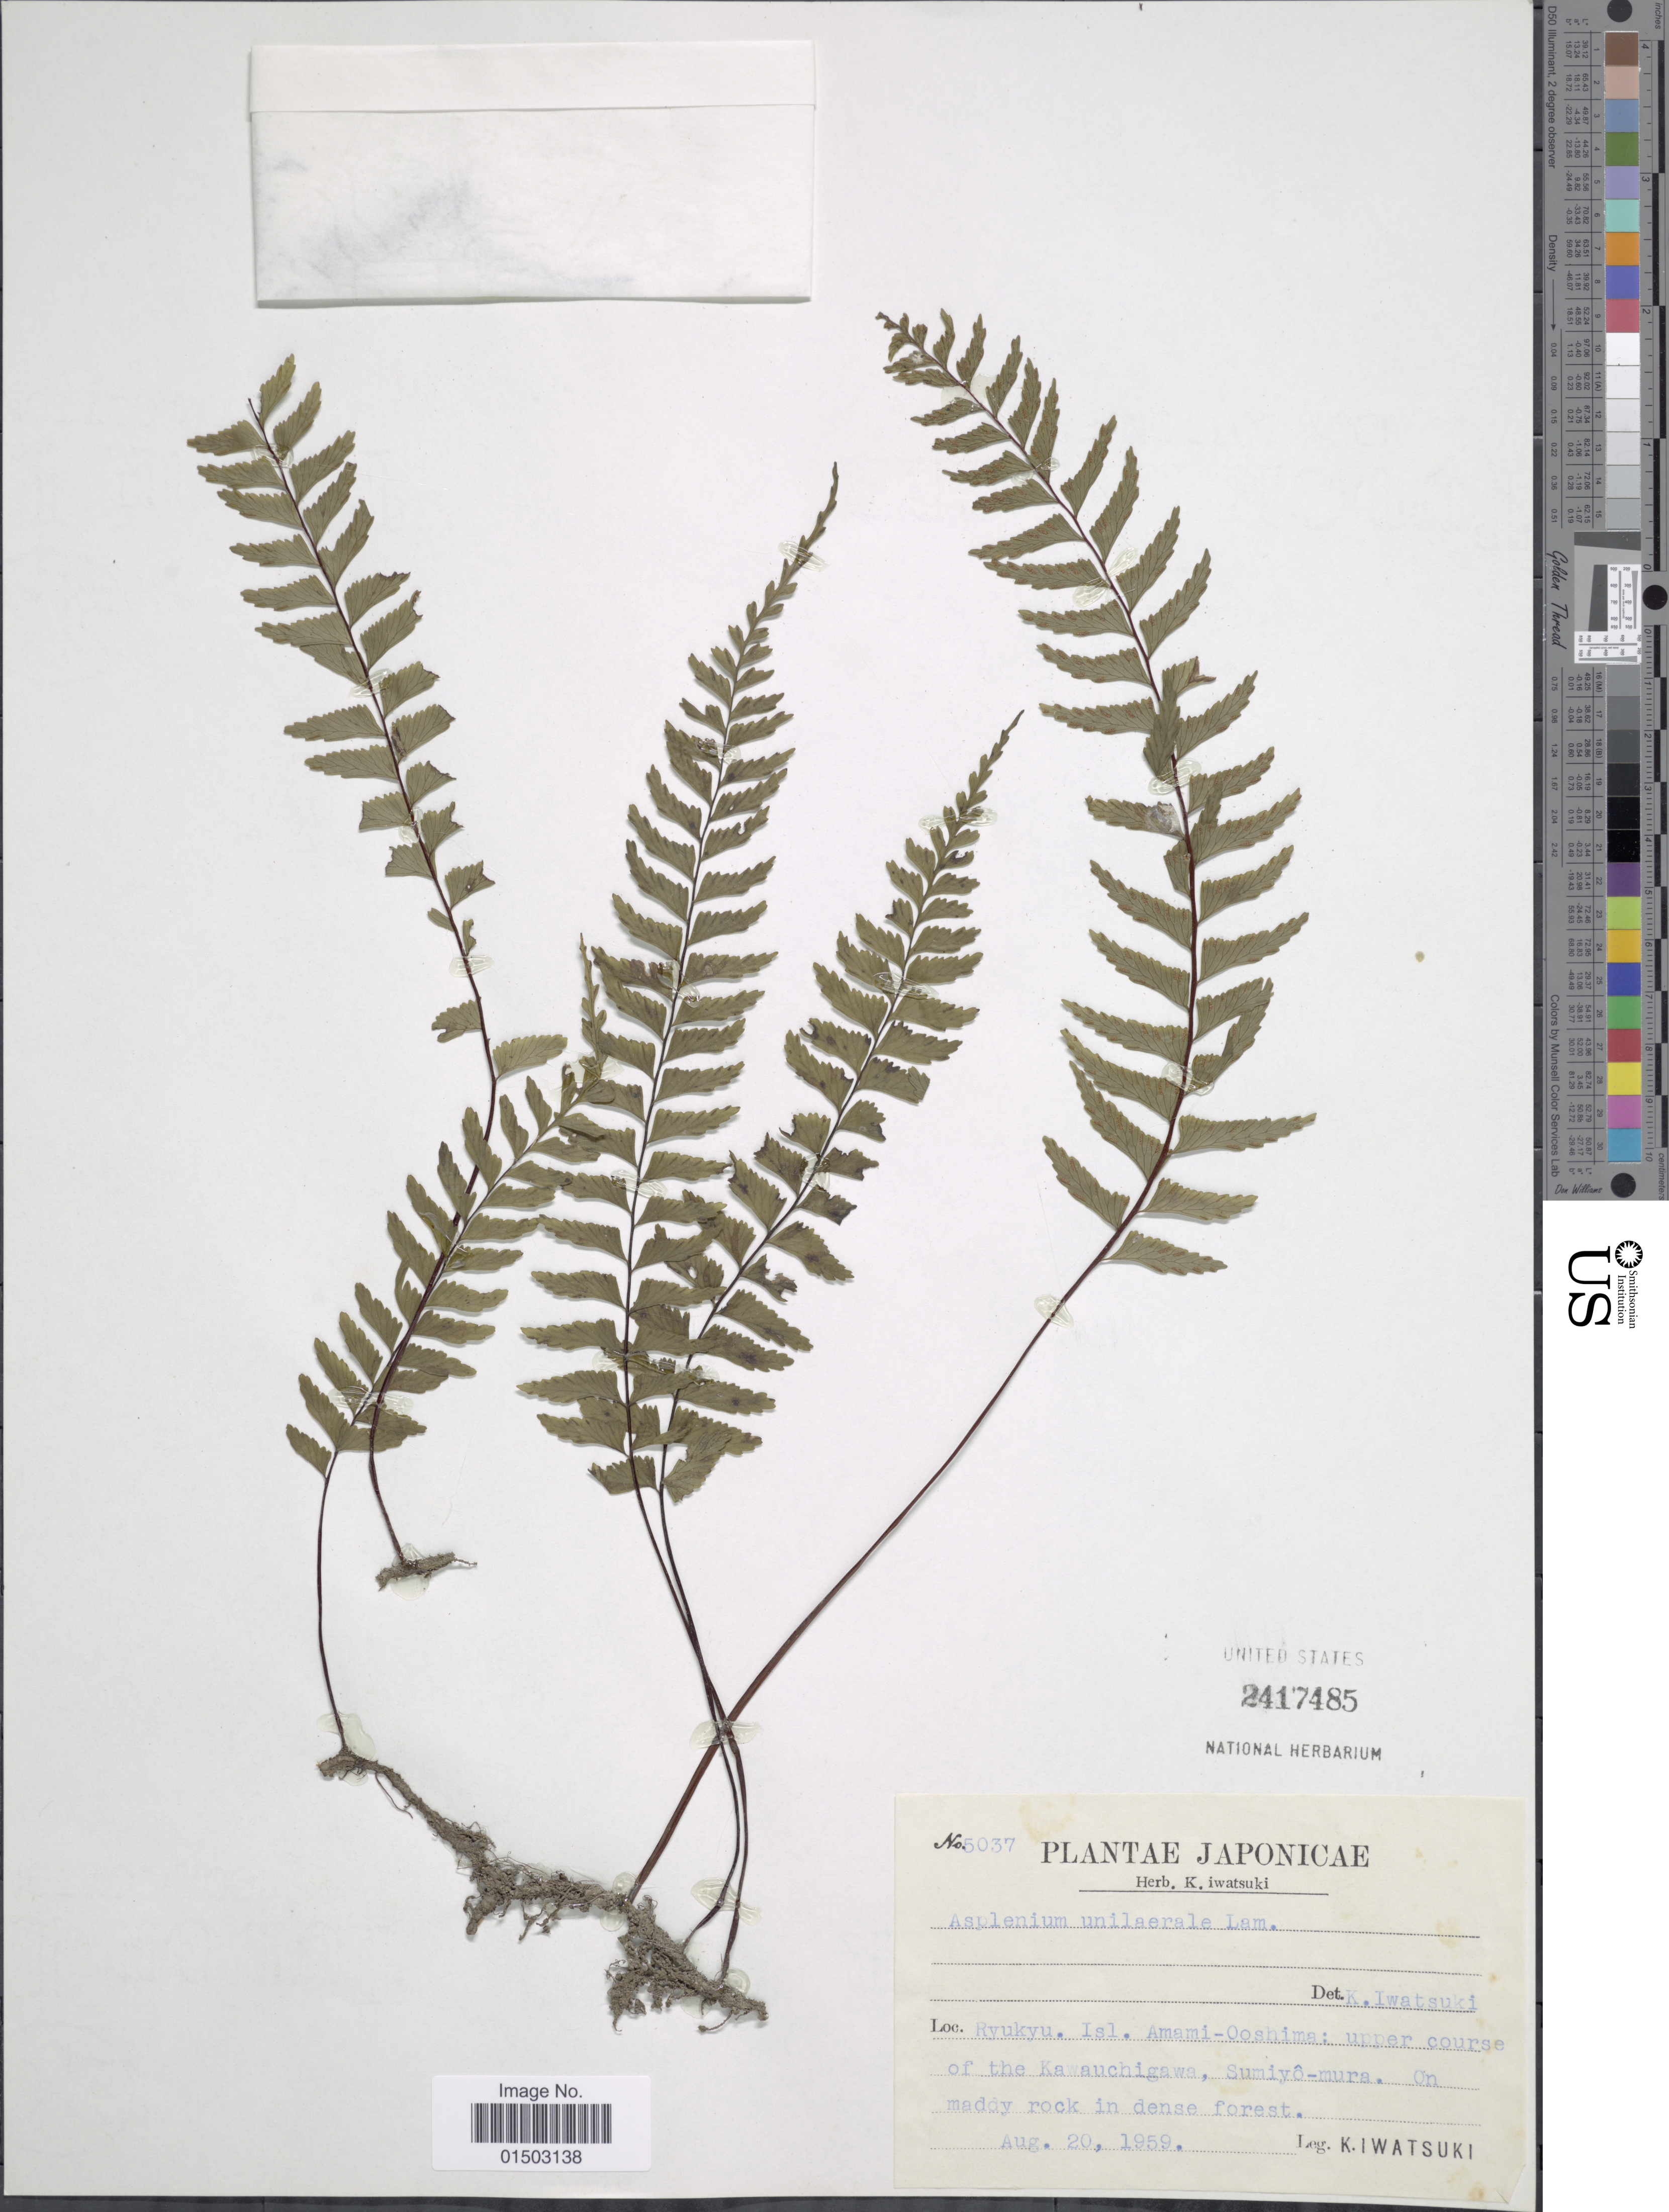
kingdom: Plantae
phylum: Tracheophyta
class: Polypodiopsida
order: Polypodiales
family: Aspleniaceae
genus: Hymenasplenium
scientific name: Hymenasplenium unilaterale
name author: (Lam.) Hayata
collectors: K. Iwatsuki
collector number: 5037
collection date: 1959-08-20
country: Japan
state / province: Okinawa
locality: Ryukyu.Isl. Amami-Ooshima: upper course of the Kawauchigawa, Sumiyo-mura.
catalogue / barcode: US 2417485